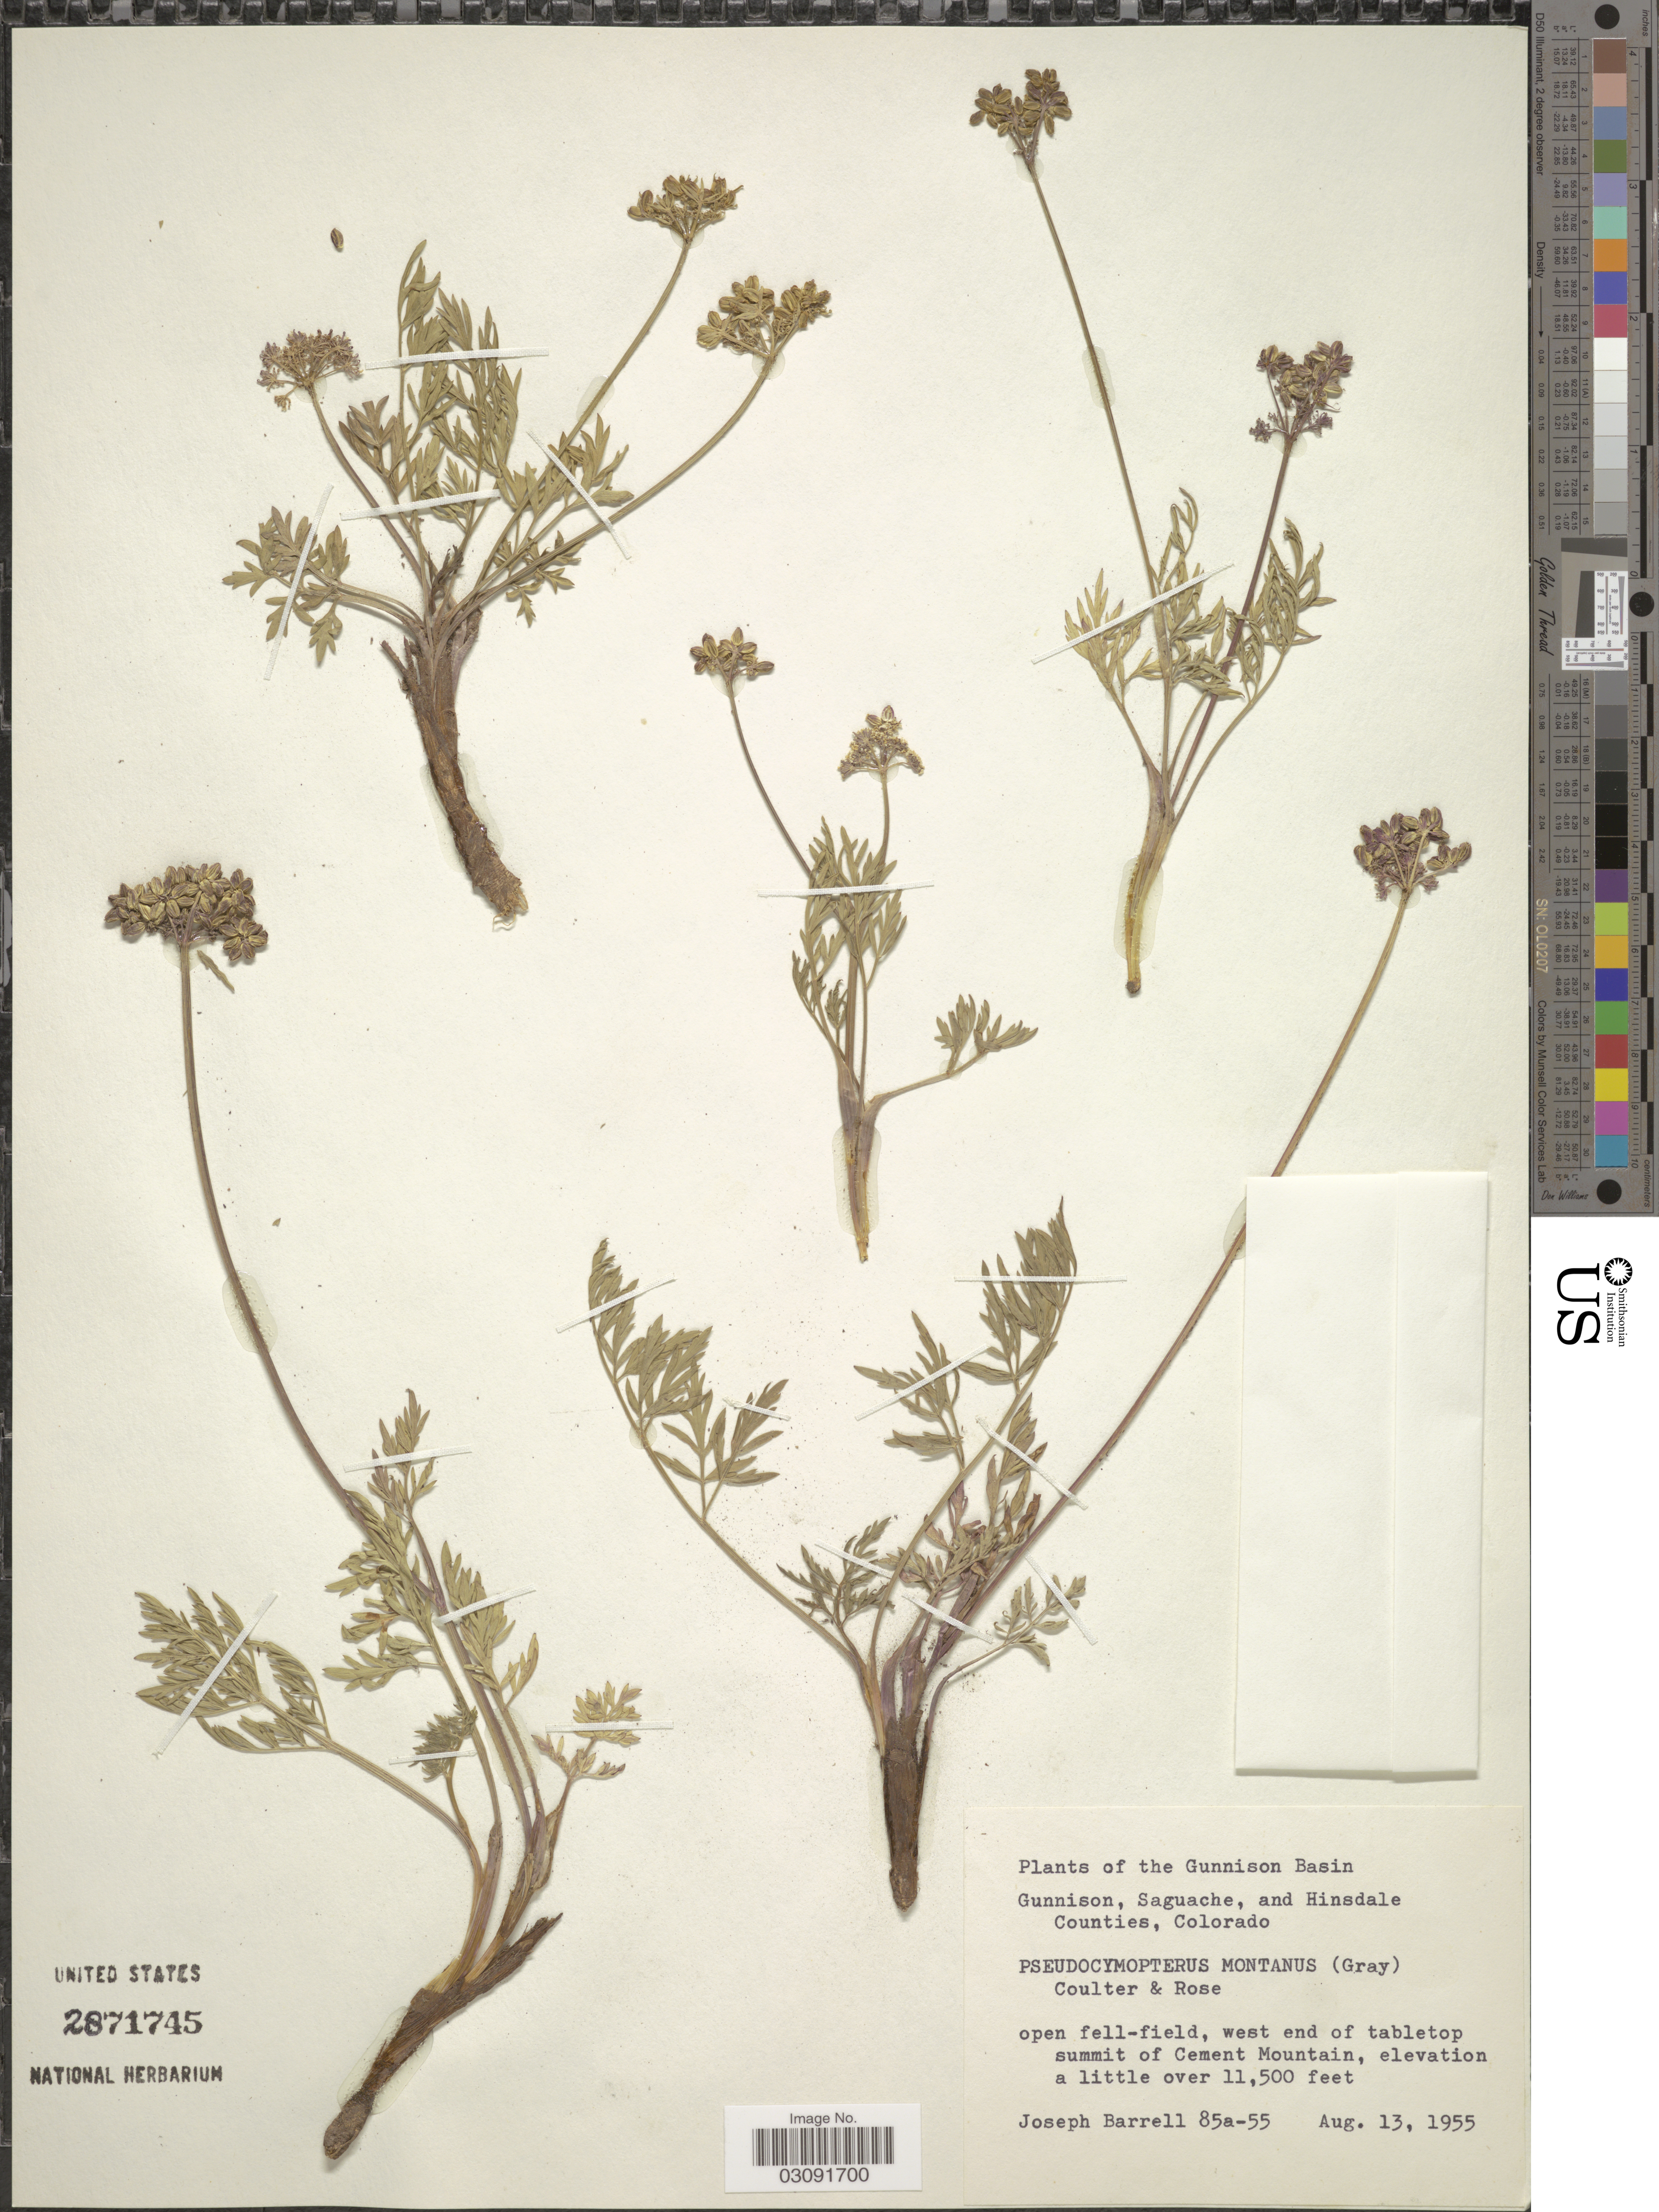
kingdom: Plantae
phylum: Tracheophyta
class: Magnoliopsida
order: Apiales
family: Apiaceae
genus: Pseudocymopterus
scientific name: Pseudocymopterus montanus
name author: (A. Gray) J.M. Coult. & Rose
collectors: J. Barrell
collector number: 85a-55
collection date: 1955-08-13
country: United States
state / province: Colorado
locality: The Gunnison Basin, Gunnison, Saguache, and Hinsdale Counties, Colorado, open fell-field, west end of tabletop summit of Cement Mountain.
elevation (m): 3505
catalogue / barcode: US 2871745